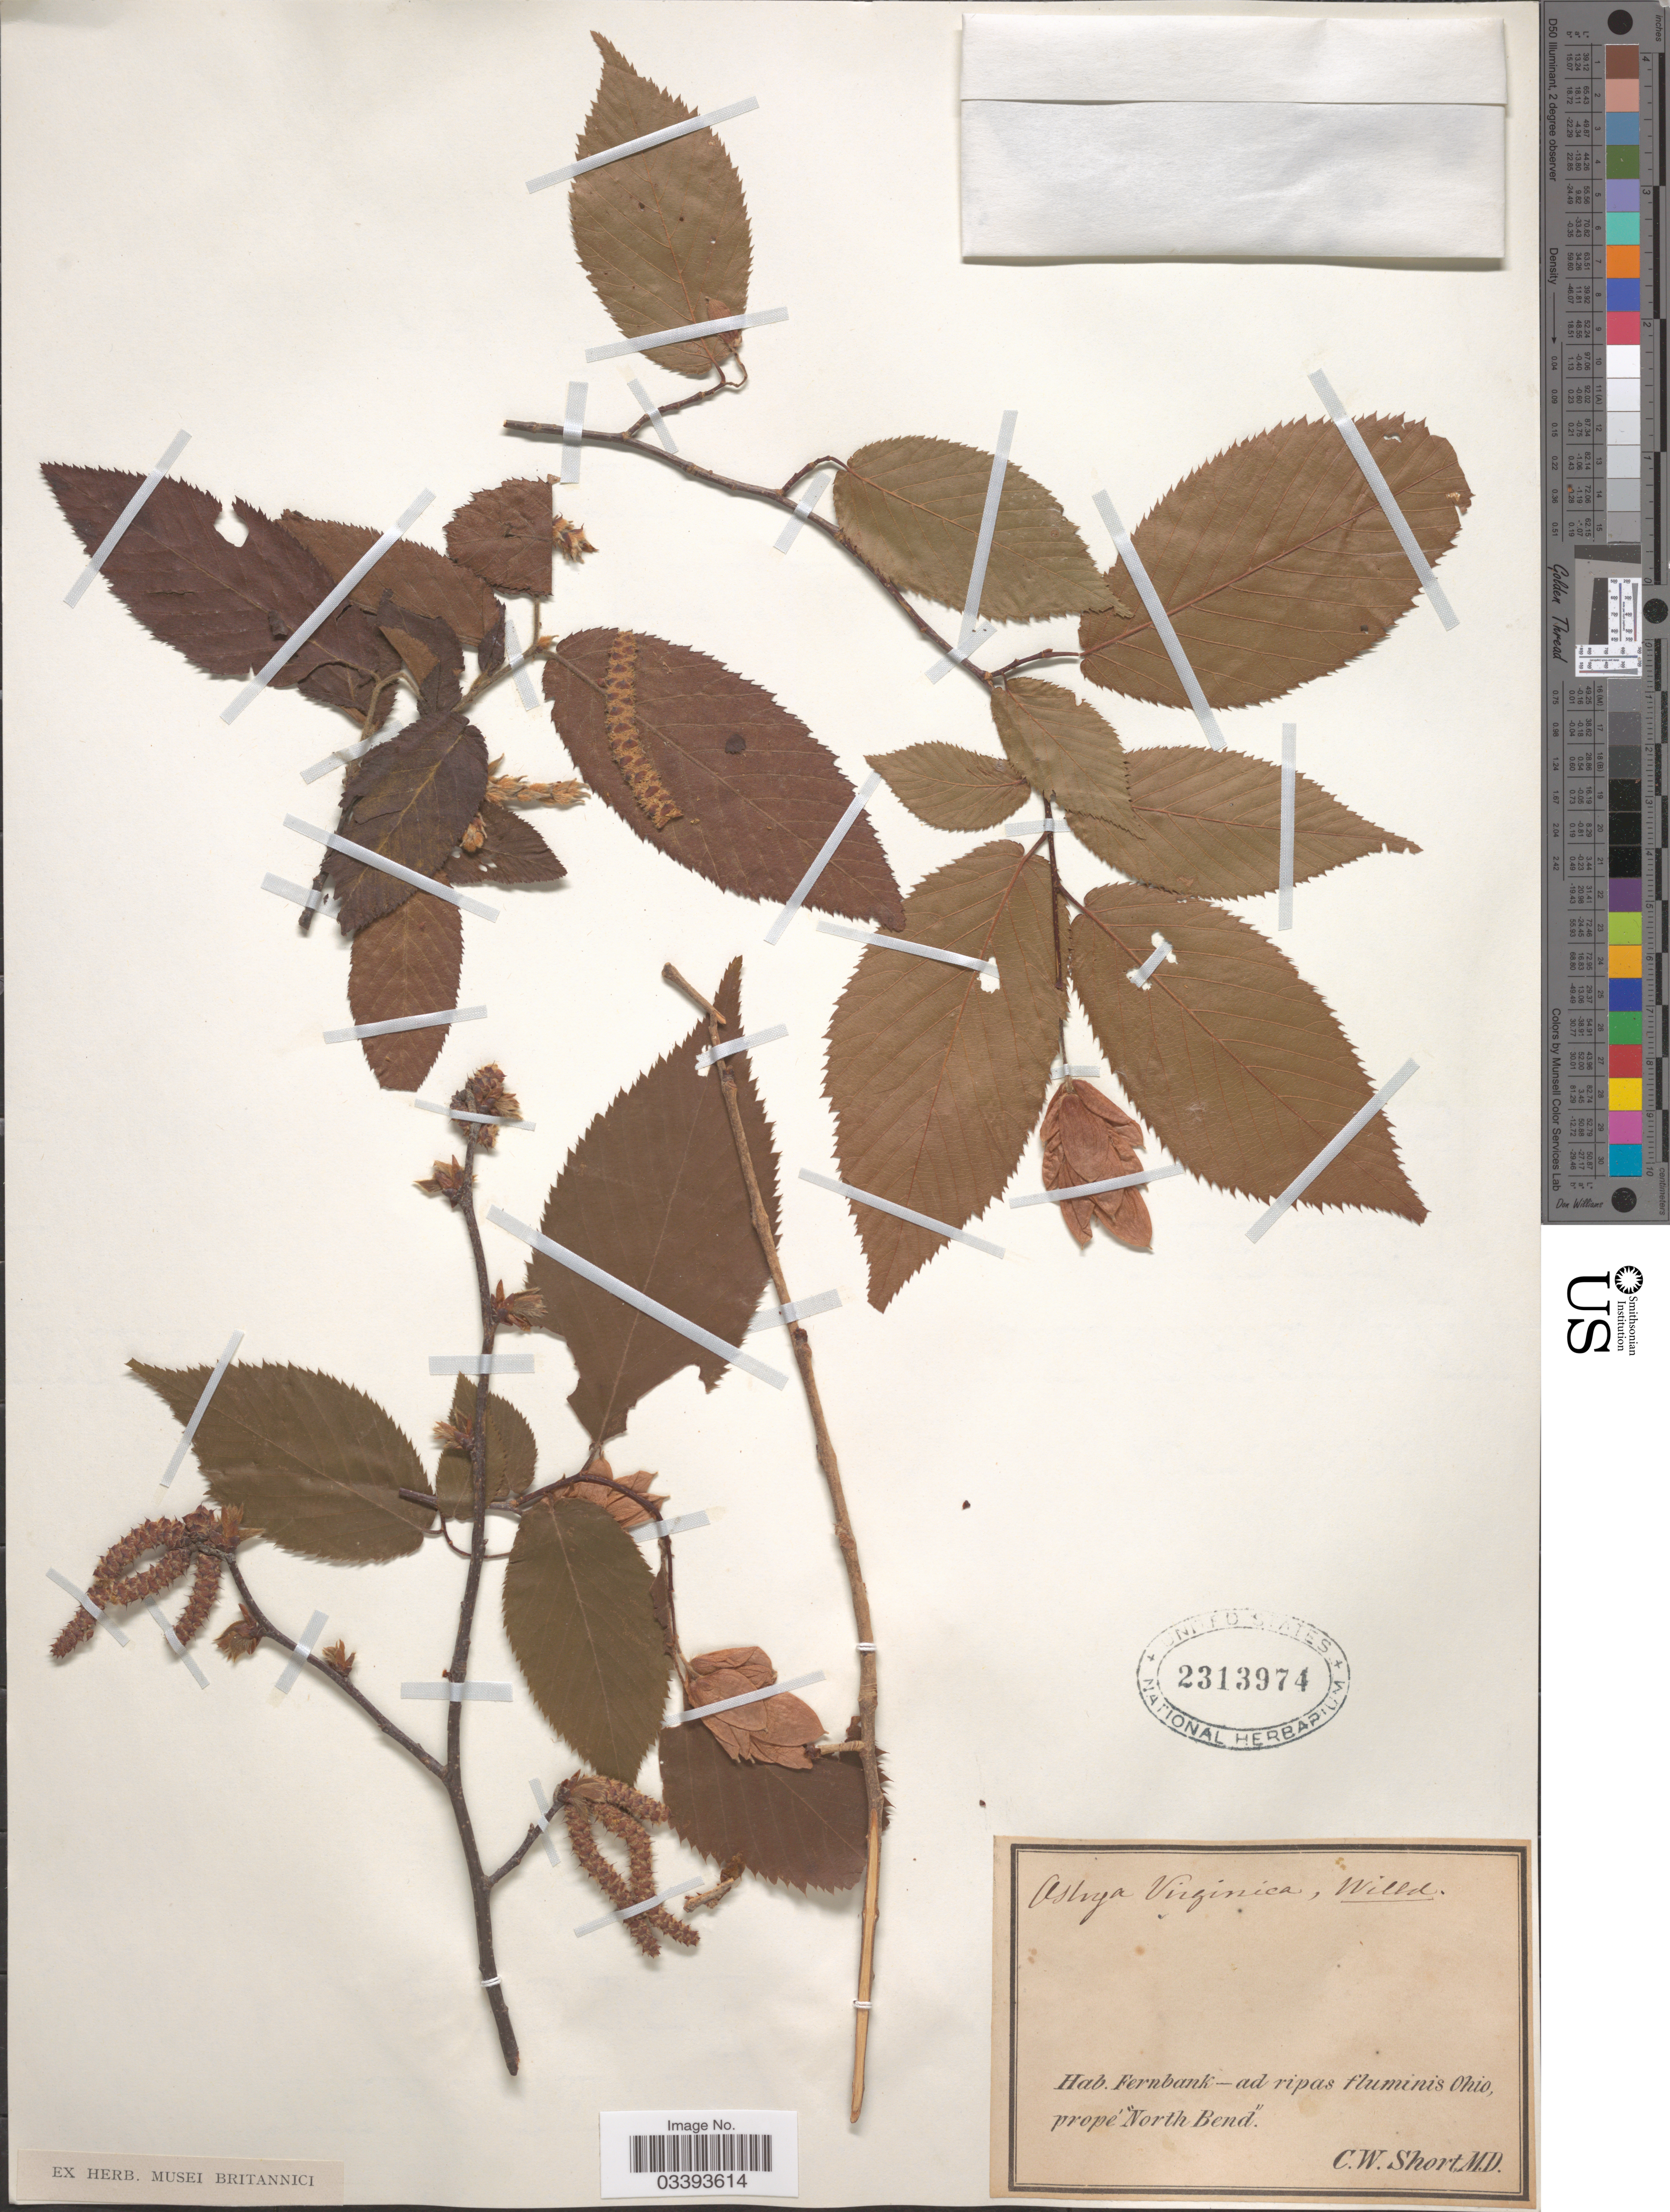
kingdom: Plantae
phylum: Tracheophyta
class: Magnoliopsida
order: Fagales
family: Betulaceae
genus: Ostrya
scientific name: Ostrya virginiana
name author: (Mill.) K. Koch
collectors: C. W. Short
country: United States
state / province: Ohio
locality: Fernbank-ad ripas fluminis Ohio, prope "North Bend".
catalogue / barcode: US 2313974